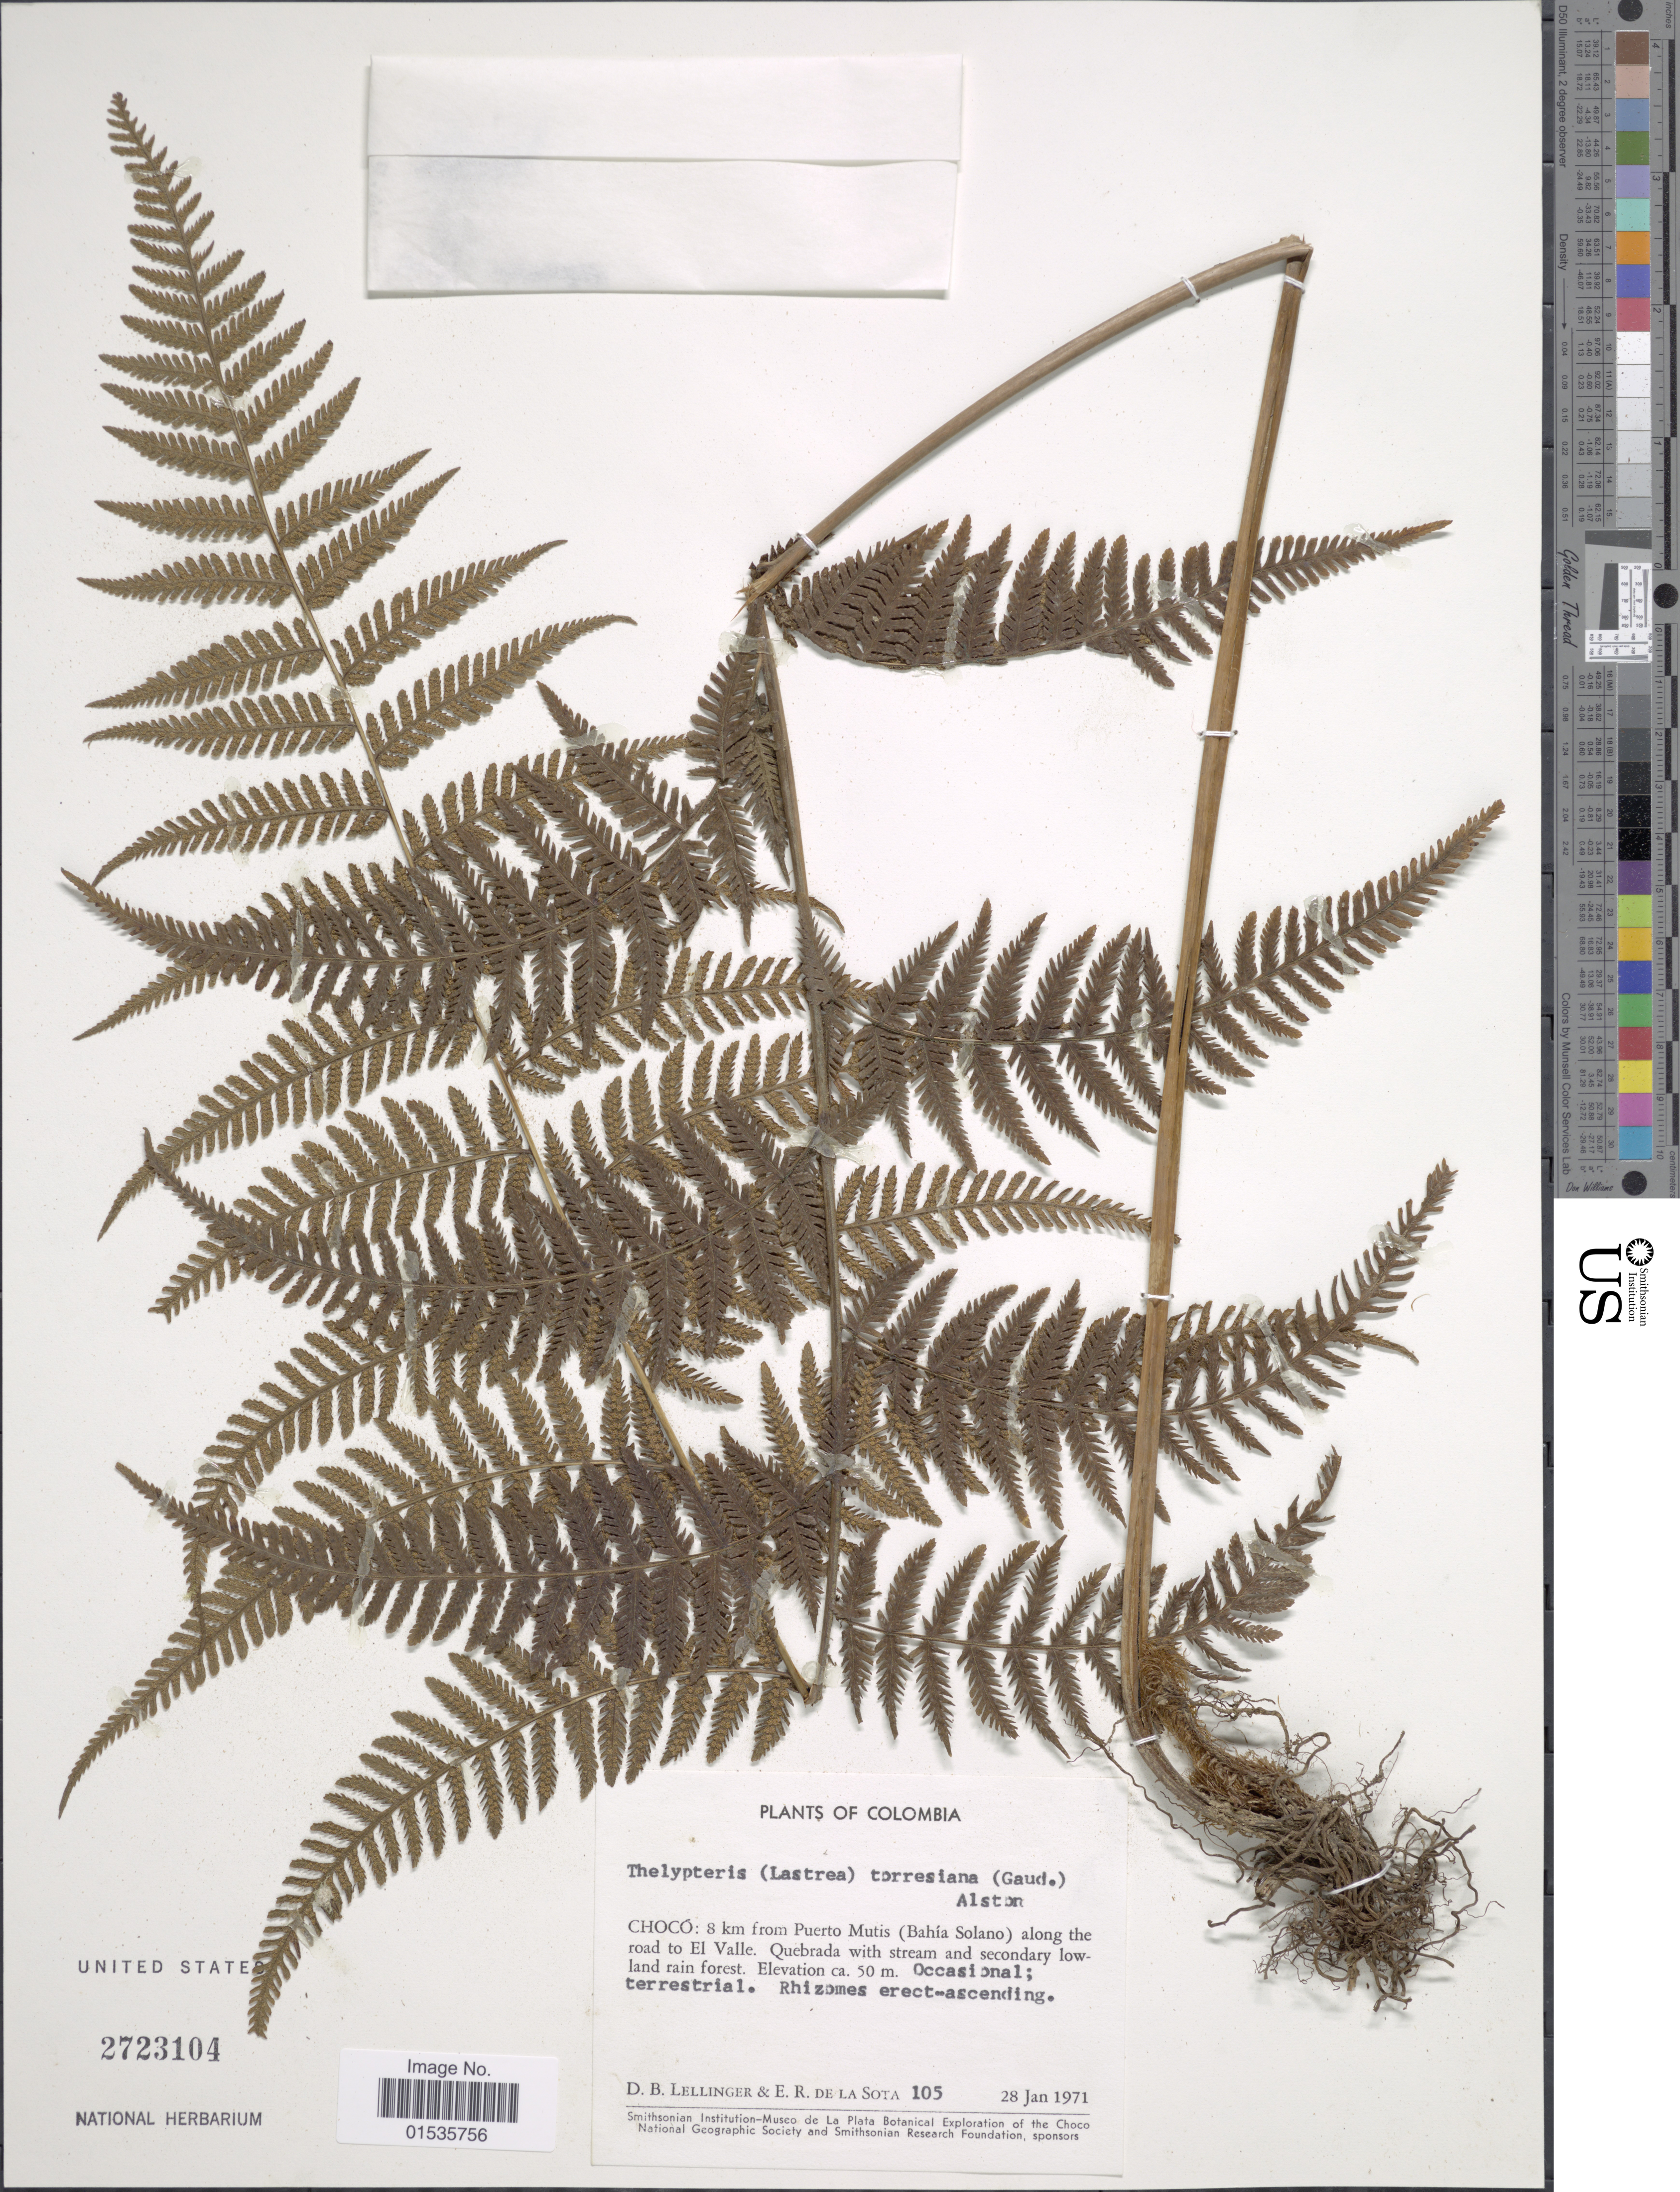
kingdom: Plantae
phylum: Tracheophyta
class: Polypodiopsida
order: Polypodiales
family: Thelypteridaceae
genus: Macrothelypteris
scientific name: Macrothelypteris torresiana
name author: (Gaudich.) Ching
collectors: D. B. Lellinger & E. R. de la Sota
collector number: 105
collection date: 1971-01-28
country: Colombia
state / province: Chocó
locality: Colombia. Choco: 8 km from Puerto Mutis (Bahia Solano) along the road to El Valle.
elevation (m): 50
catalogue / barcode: US 2723104